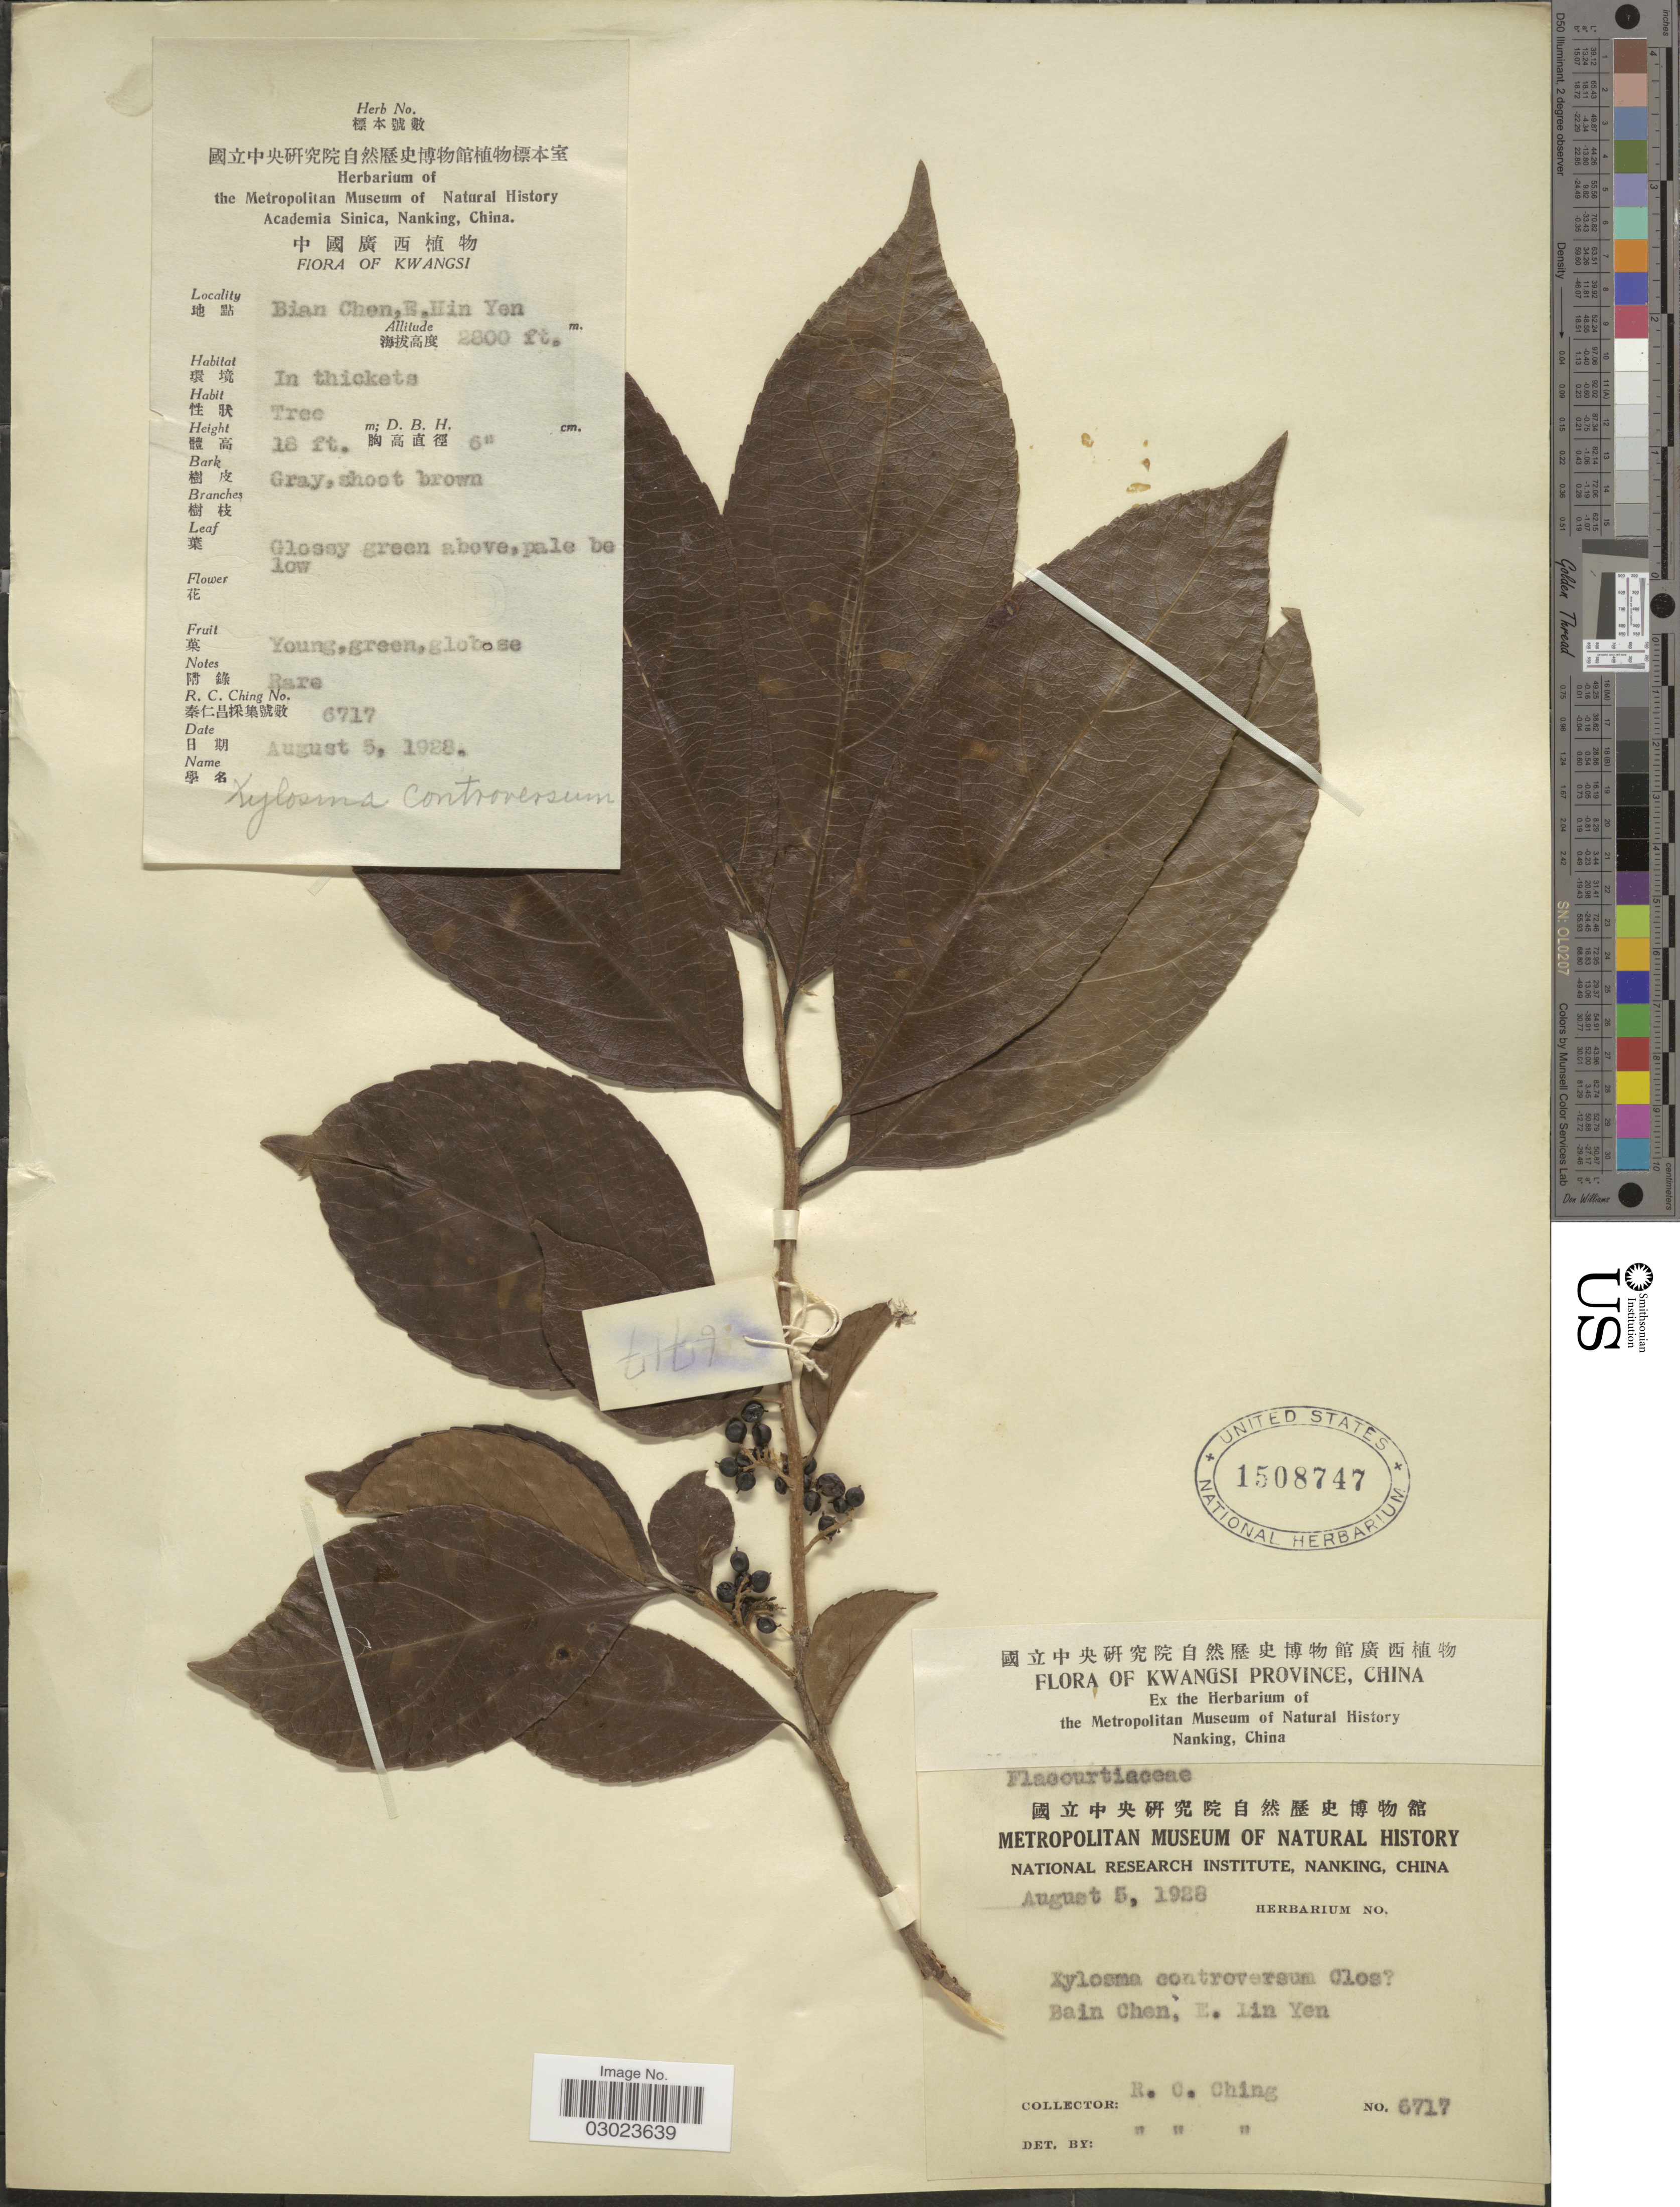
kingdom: Plantae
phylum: Tracheophyta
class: Magnoliopsida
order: Malpighiales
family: Salicaceae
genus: Xylosma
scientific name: Xylosma controversa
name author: Clos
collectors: R. C. Ching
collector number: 6717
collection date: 1928-08-05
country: China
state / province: Guangxi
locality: Kwangsi, Bian Chen, E. Hin Yen.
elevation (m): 853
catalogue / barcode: US 1508747